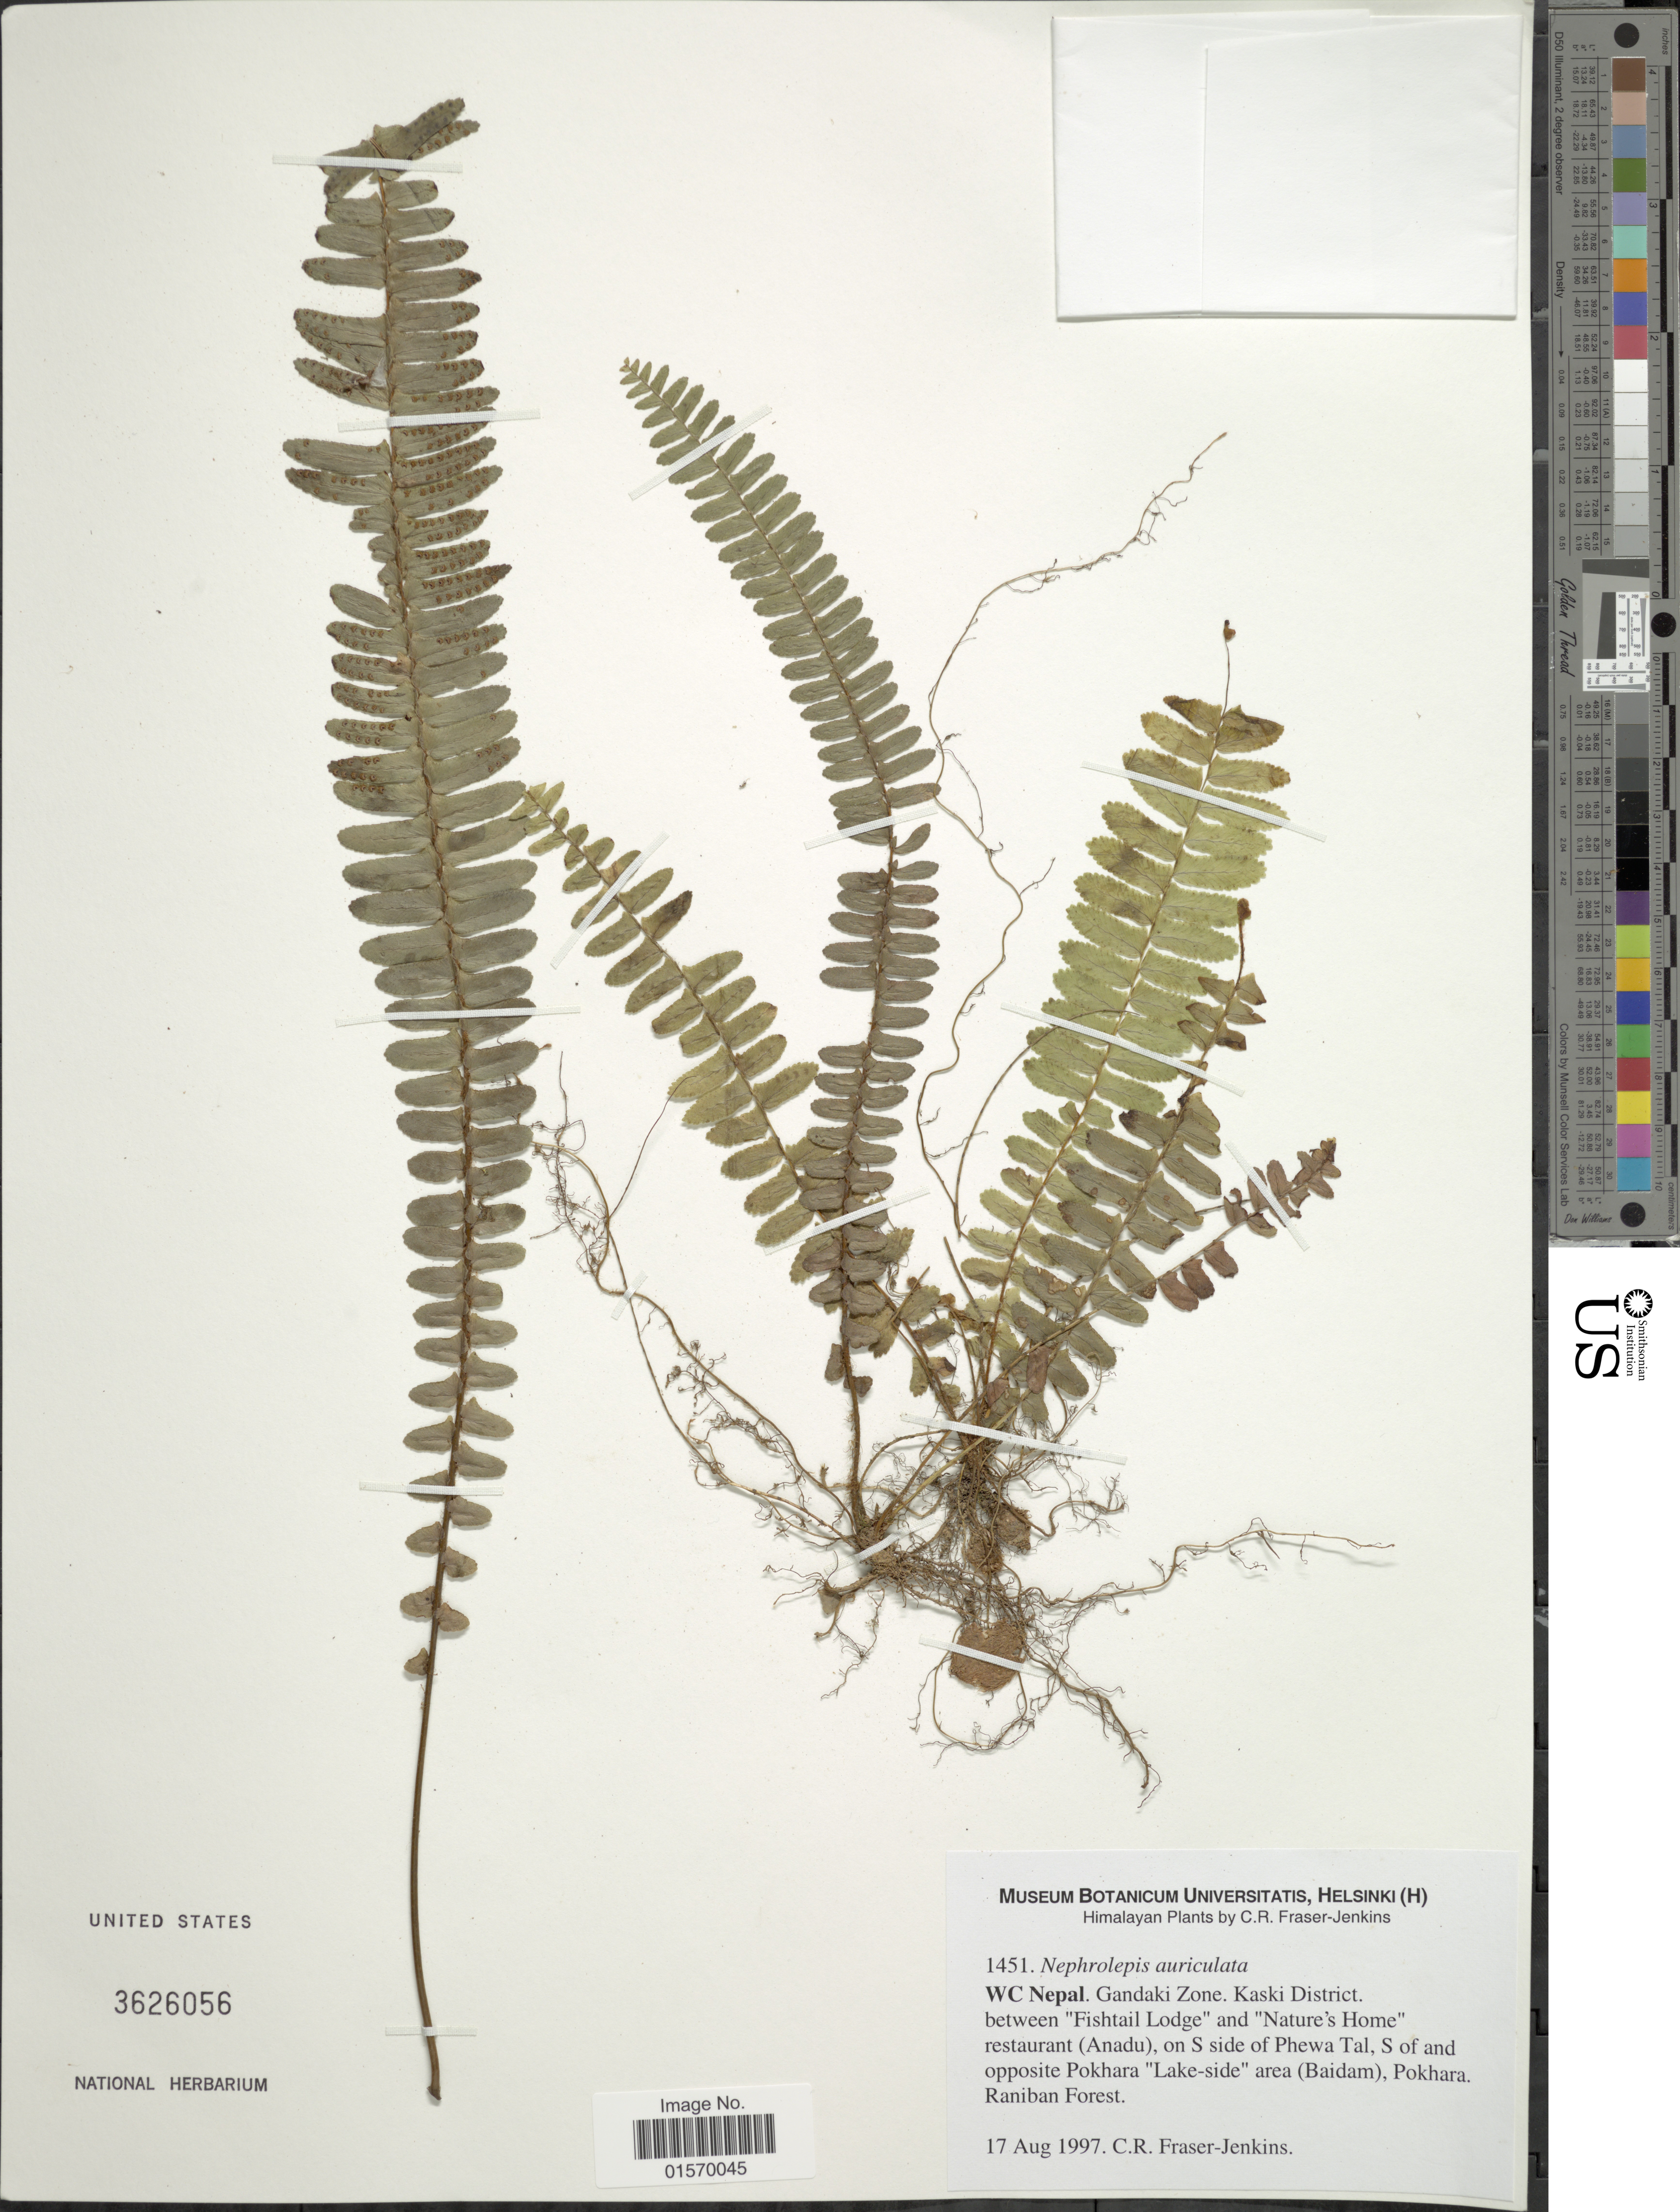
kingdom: Plantae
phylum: Tracheophyta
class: Polypodiopsida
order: Polypodiales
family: Nephrolepidaceae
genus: Nephrolepis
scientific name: Nephrolepis auriculata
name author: (L.) Trimen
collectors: C. R. Fraser-Jenkins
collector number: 1451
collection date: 1997-08-17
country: Nepal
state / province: Gandaki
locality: Himalayan Plants. WC Nepal. Gandaki Zone. Kaski District. between "Fishtail Lodge" and "Nature's Home" restaurant (Anadu), on S side of Phewa Tal, S of and opposite Pokhara Lake-side area (Baidam), Pokhara. Raniban Forest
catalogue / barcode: US 3626056